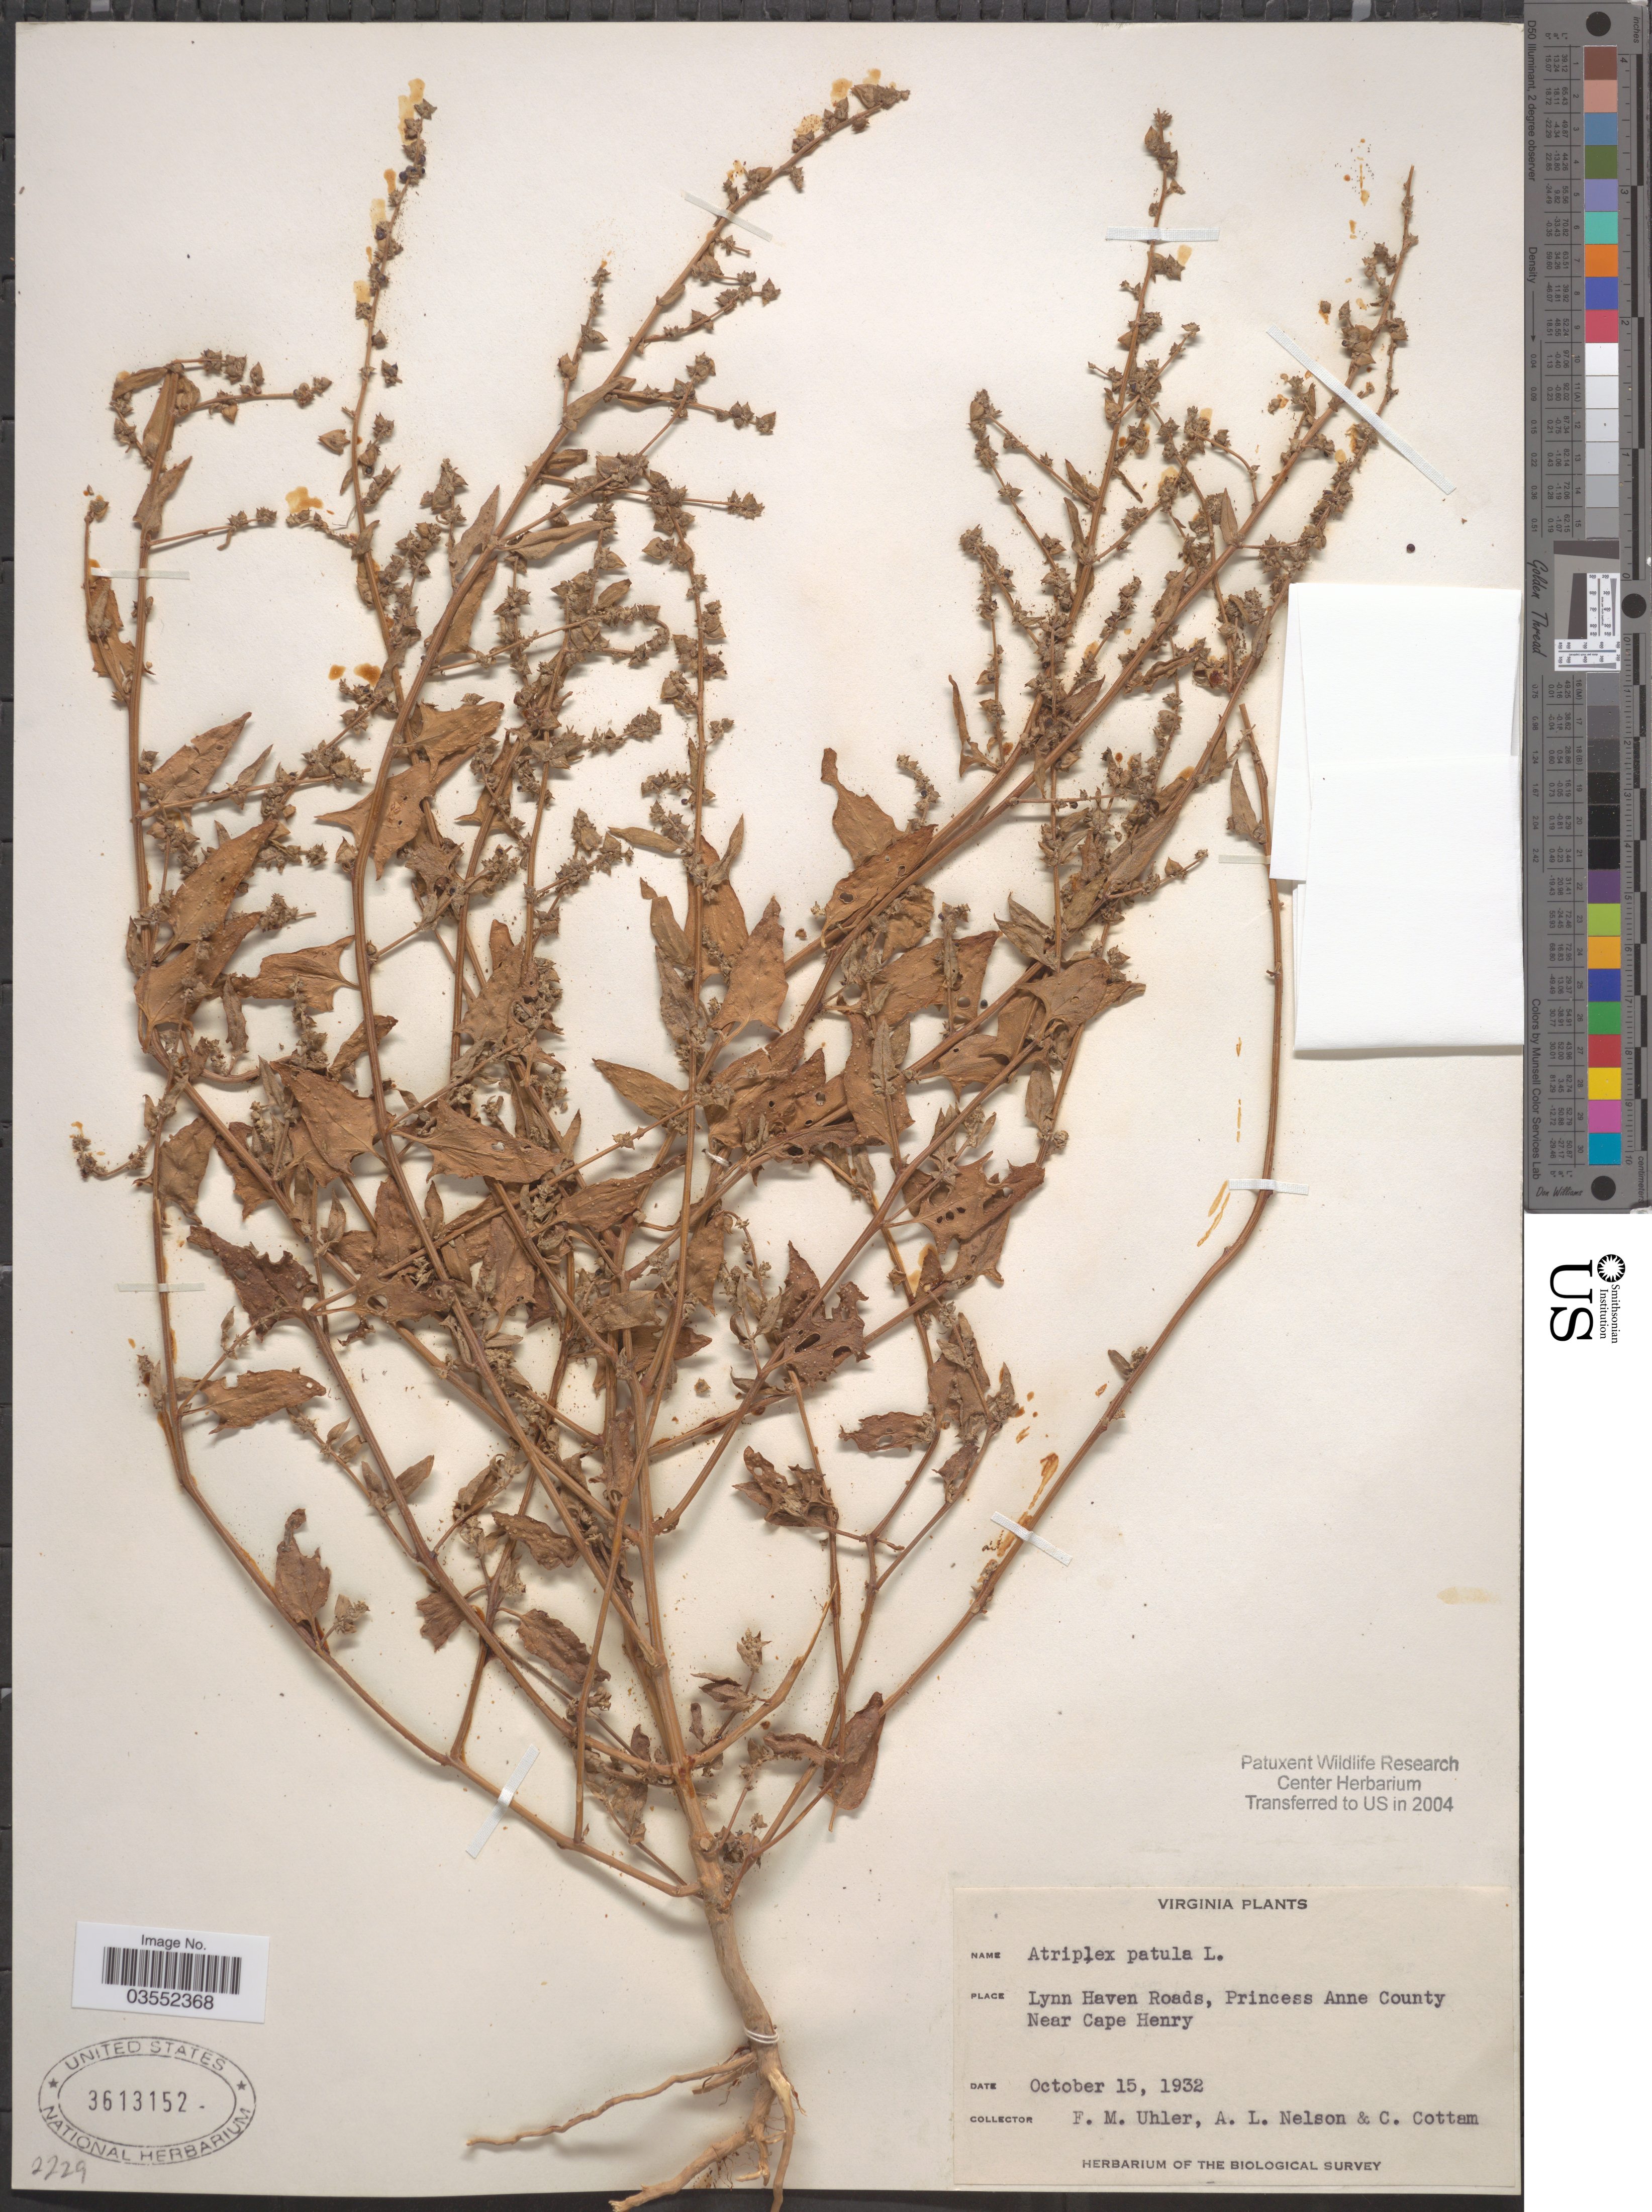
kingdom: Plantae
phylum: Tracheophyta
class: Magnoliopsida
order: Caryophyllales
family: Amaranthaceae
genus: Atriplex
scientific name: Atriplex patula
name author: L.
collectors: F. M. Uhler, A. L. Nelson & C. Cottam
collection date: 1932-10-15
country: United States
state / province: Virginia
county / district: City of Virginia Beach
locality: Lynn Haven Roads, Princess Anne County. Near Cape Henry.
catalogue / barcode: US 3613152